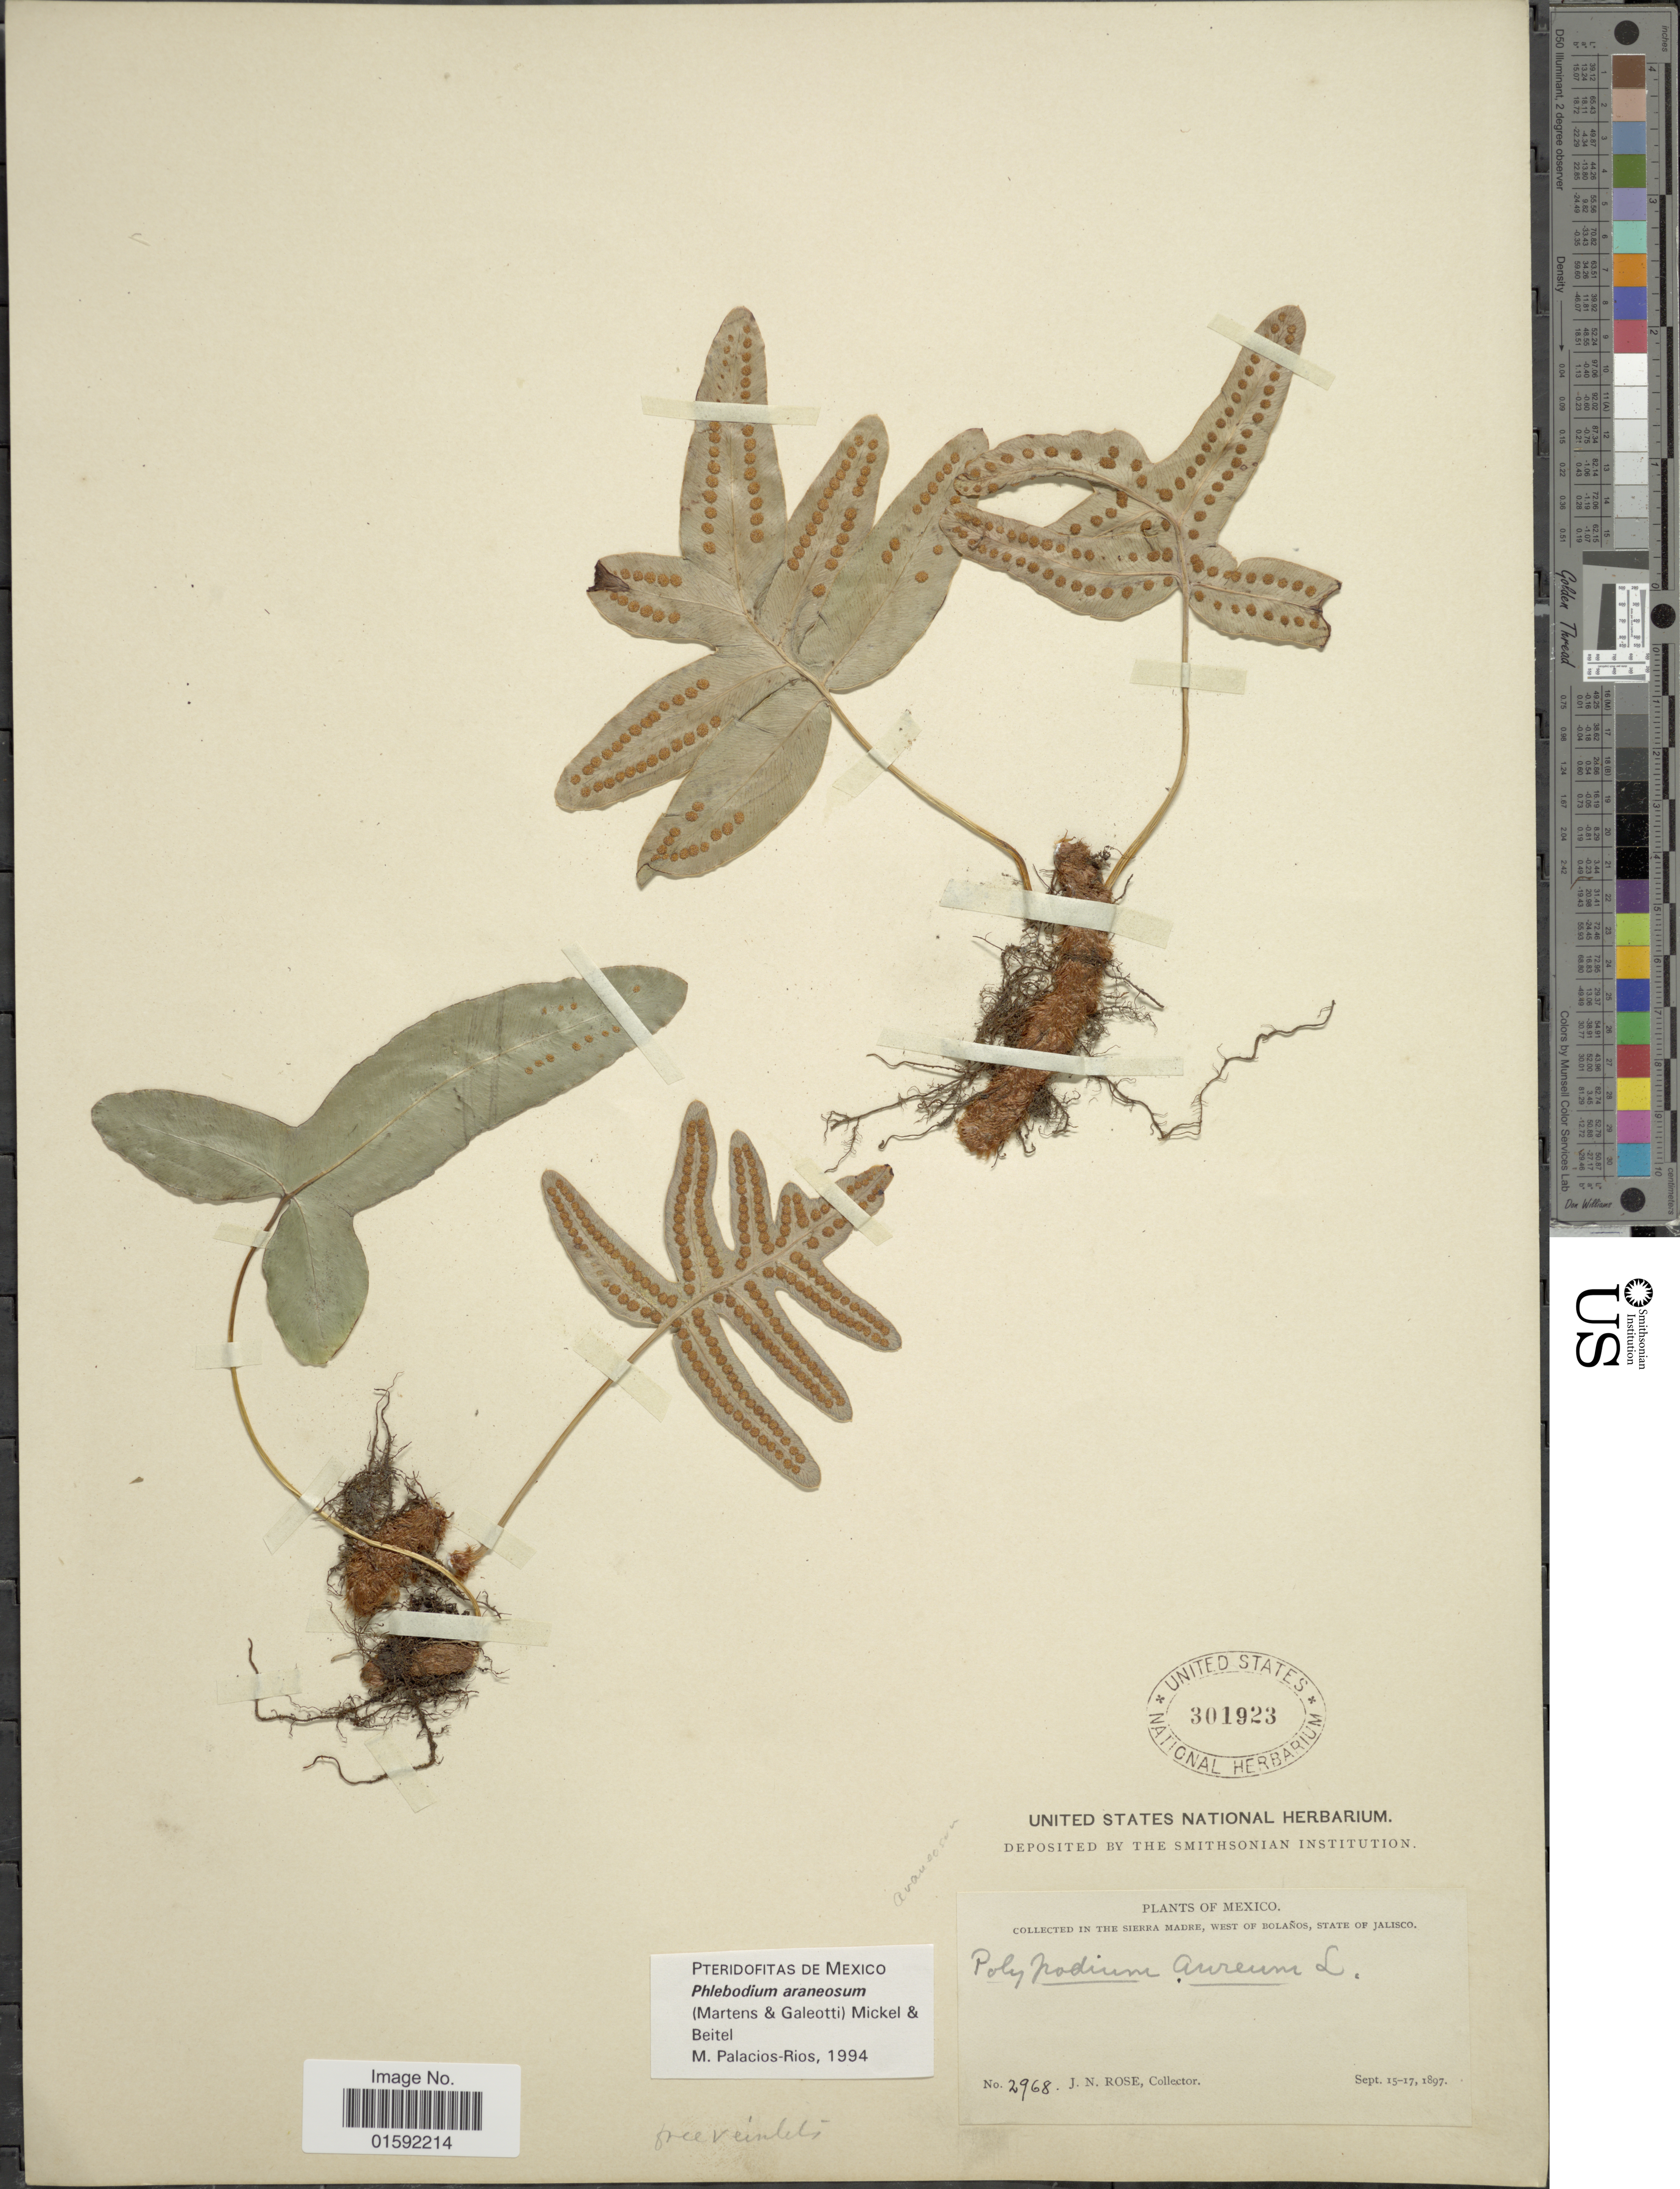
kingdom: Plantae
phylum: Tracheophyta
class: Polypodiopsida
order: Polypodiales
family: Polypodiaceae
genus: Phlebodium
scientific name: Phlebodium araneosum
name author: (M. Martens) Mickel & Beitel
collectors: J. N. Rose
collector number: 2968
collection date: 1897-09-15/1897-09-17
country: Mexico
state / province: Jalisco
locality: Sierra Madre, West of Bolaños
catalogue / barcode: US 301923